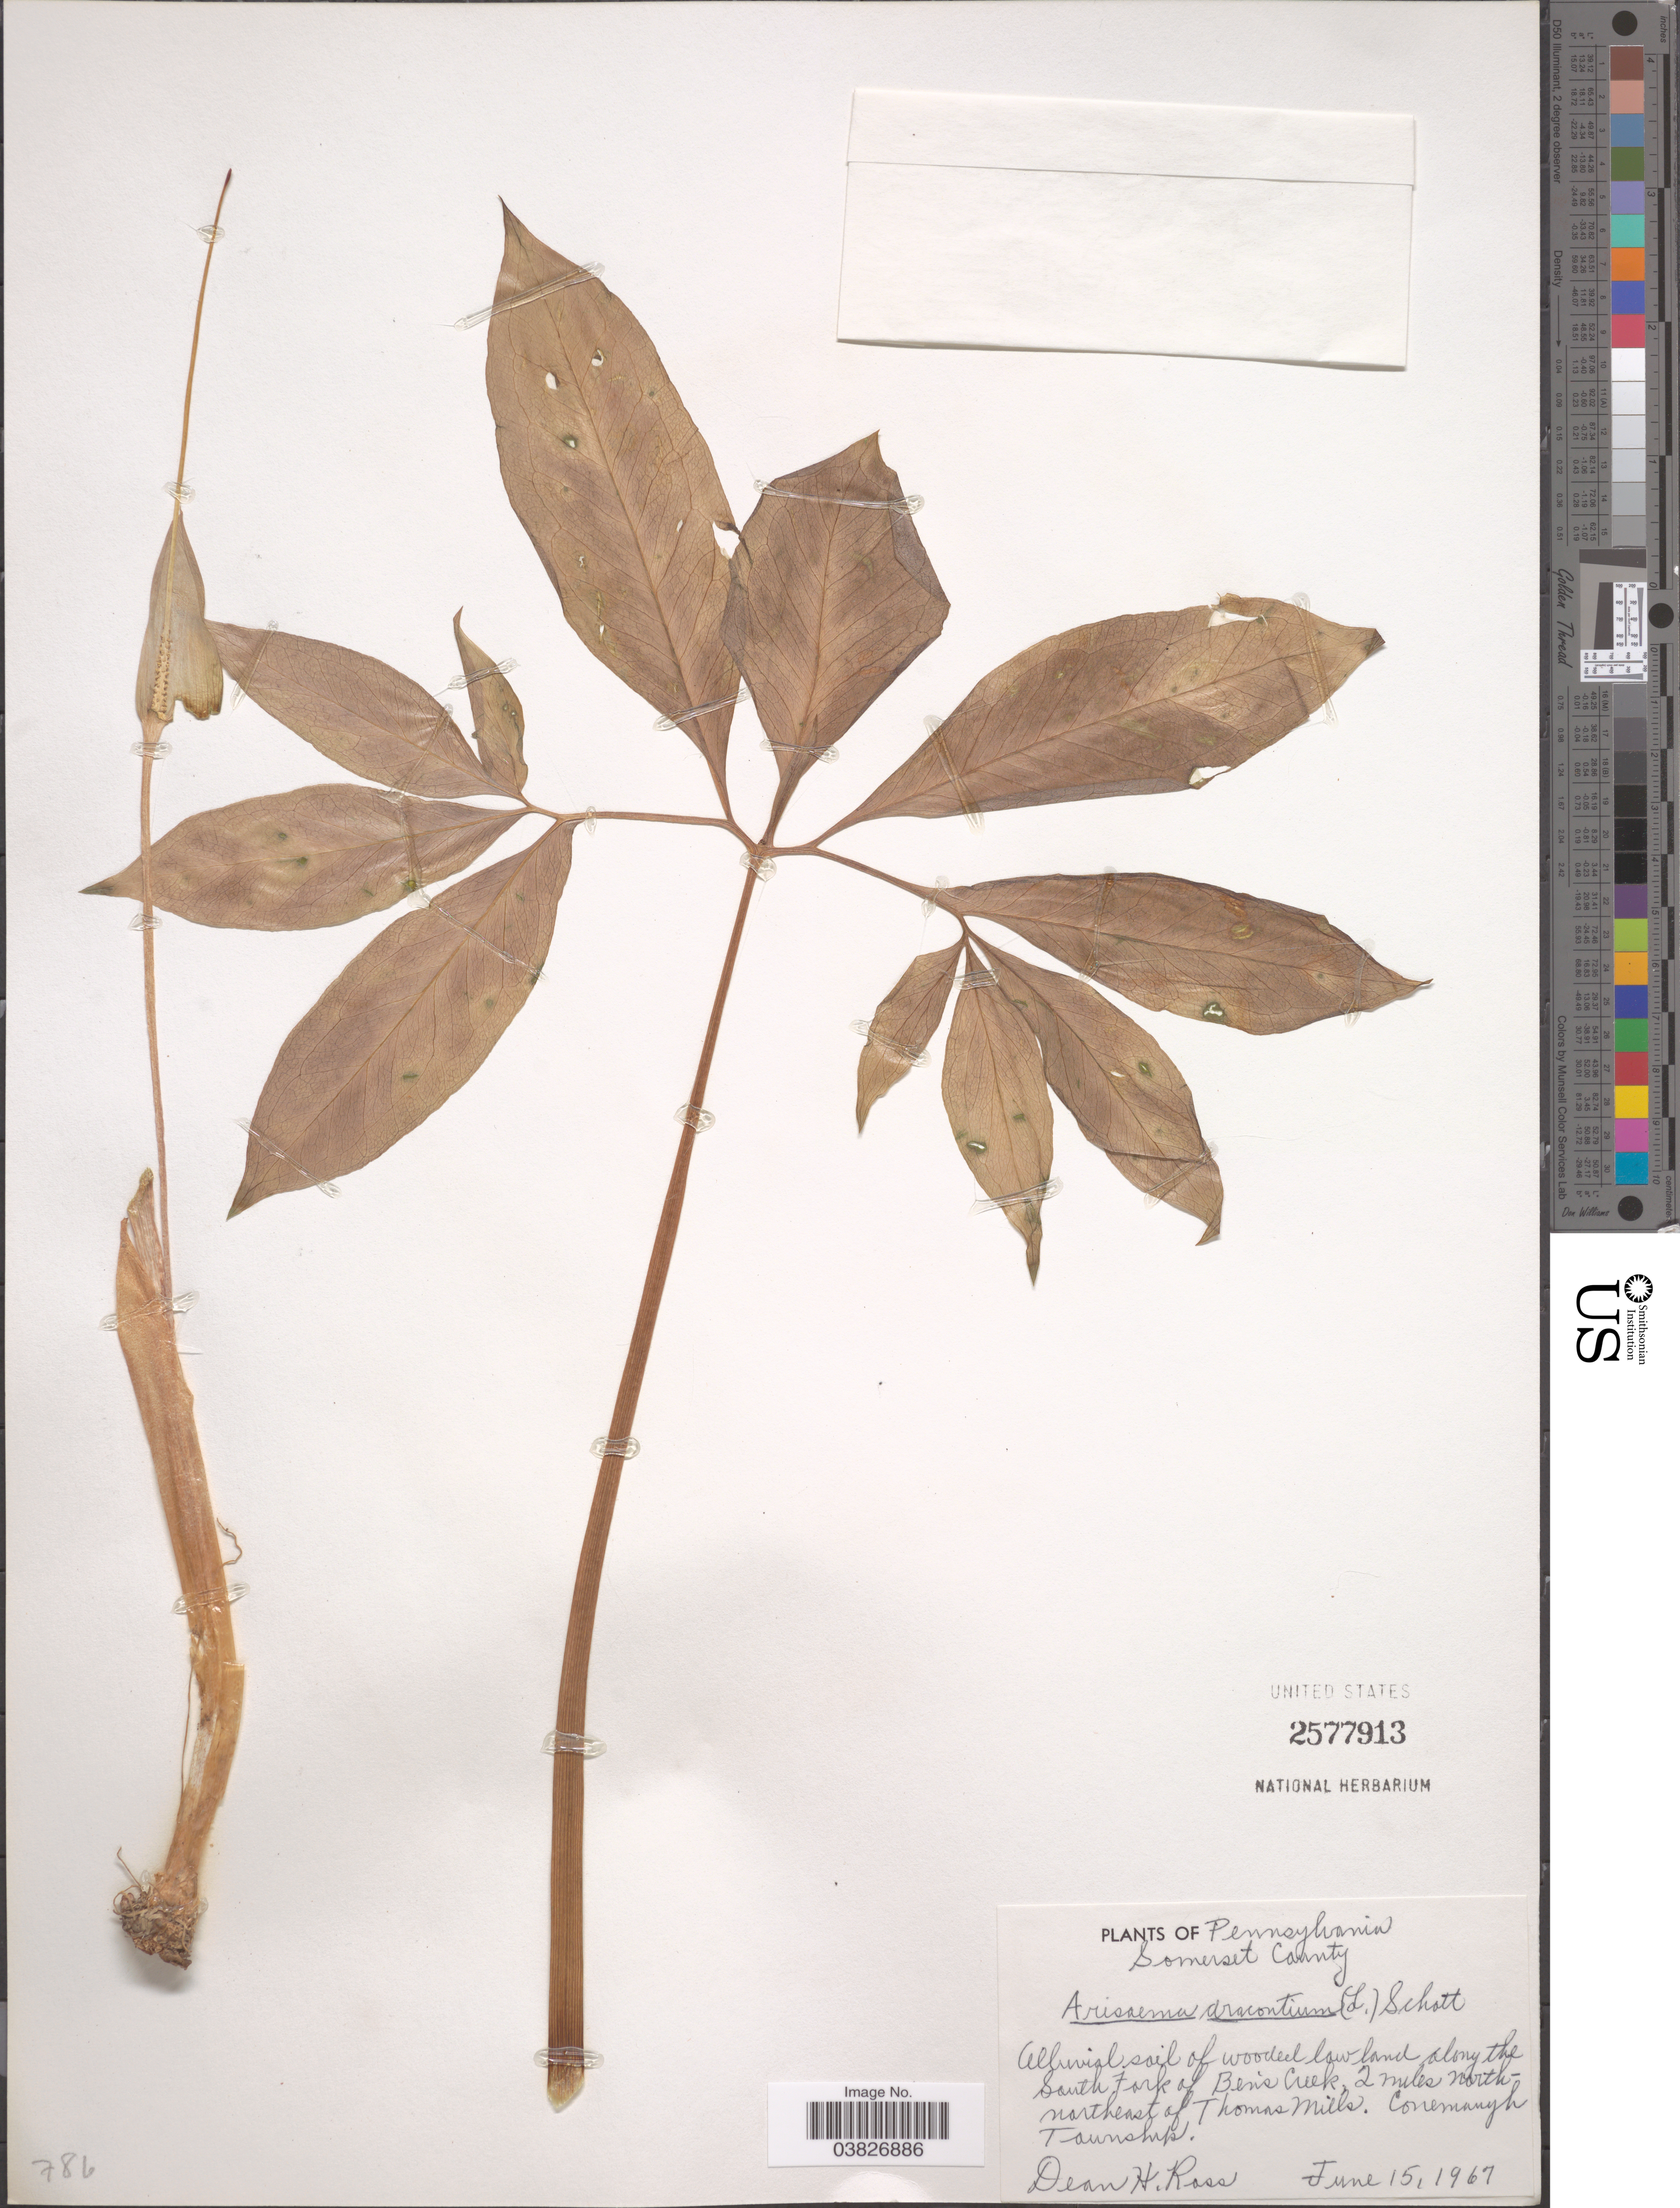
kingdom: Plantae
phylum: Tracheophyta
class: Liliopsida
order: Alismatales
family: Araceae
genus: Arisaema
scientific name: Arisaema dracontium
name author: (L.) Schott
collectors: D. Ross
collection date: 1967-06-15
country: United States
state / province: Pennsylvania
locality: Somerset County. Along the South Fork of Ben's Creek, 2 miles north-northeast of Thomas Mills. Conemaugh Township.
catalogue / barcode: US 2577913